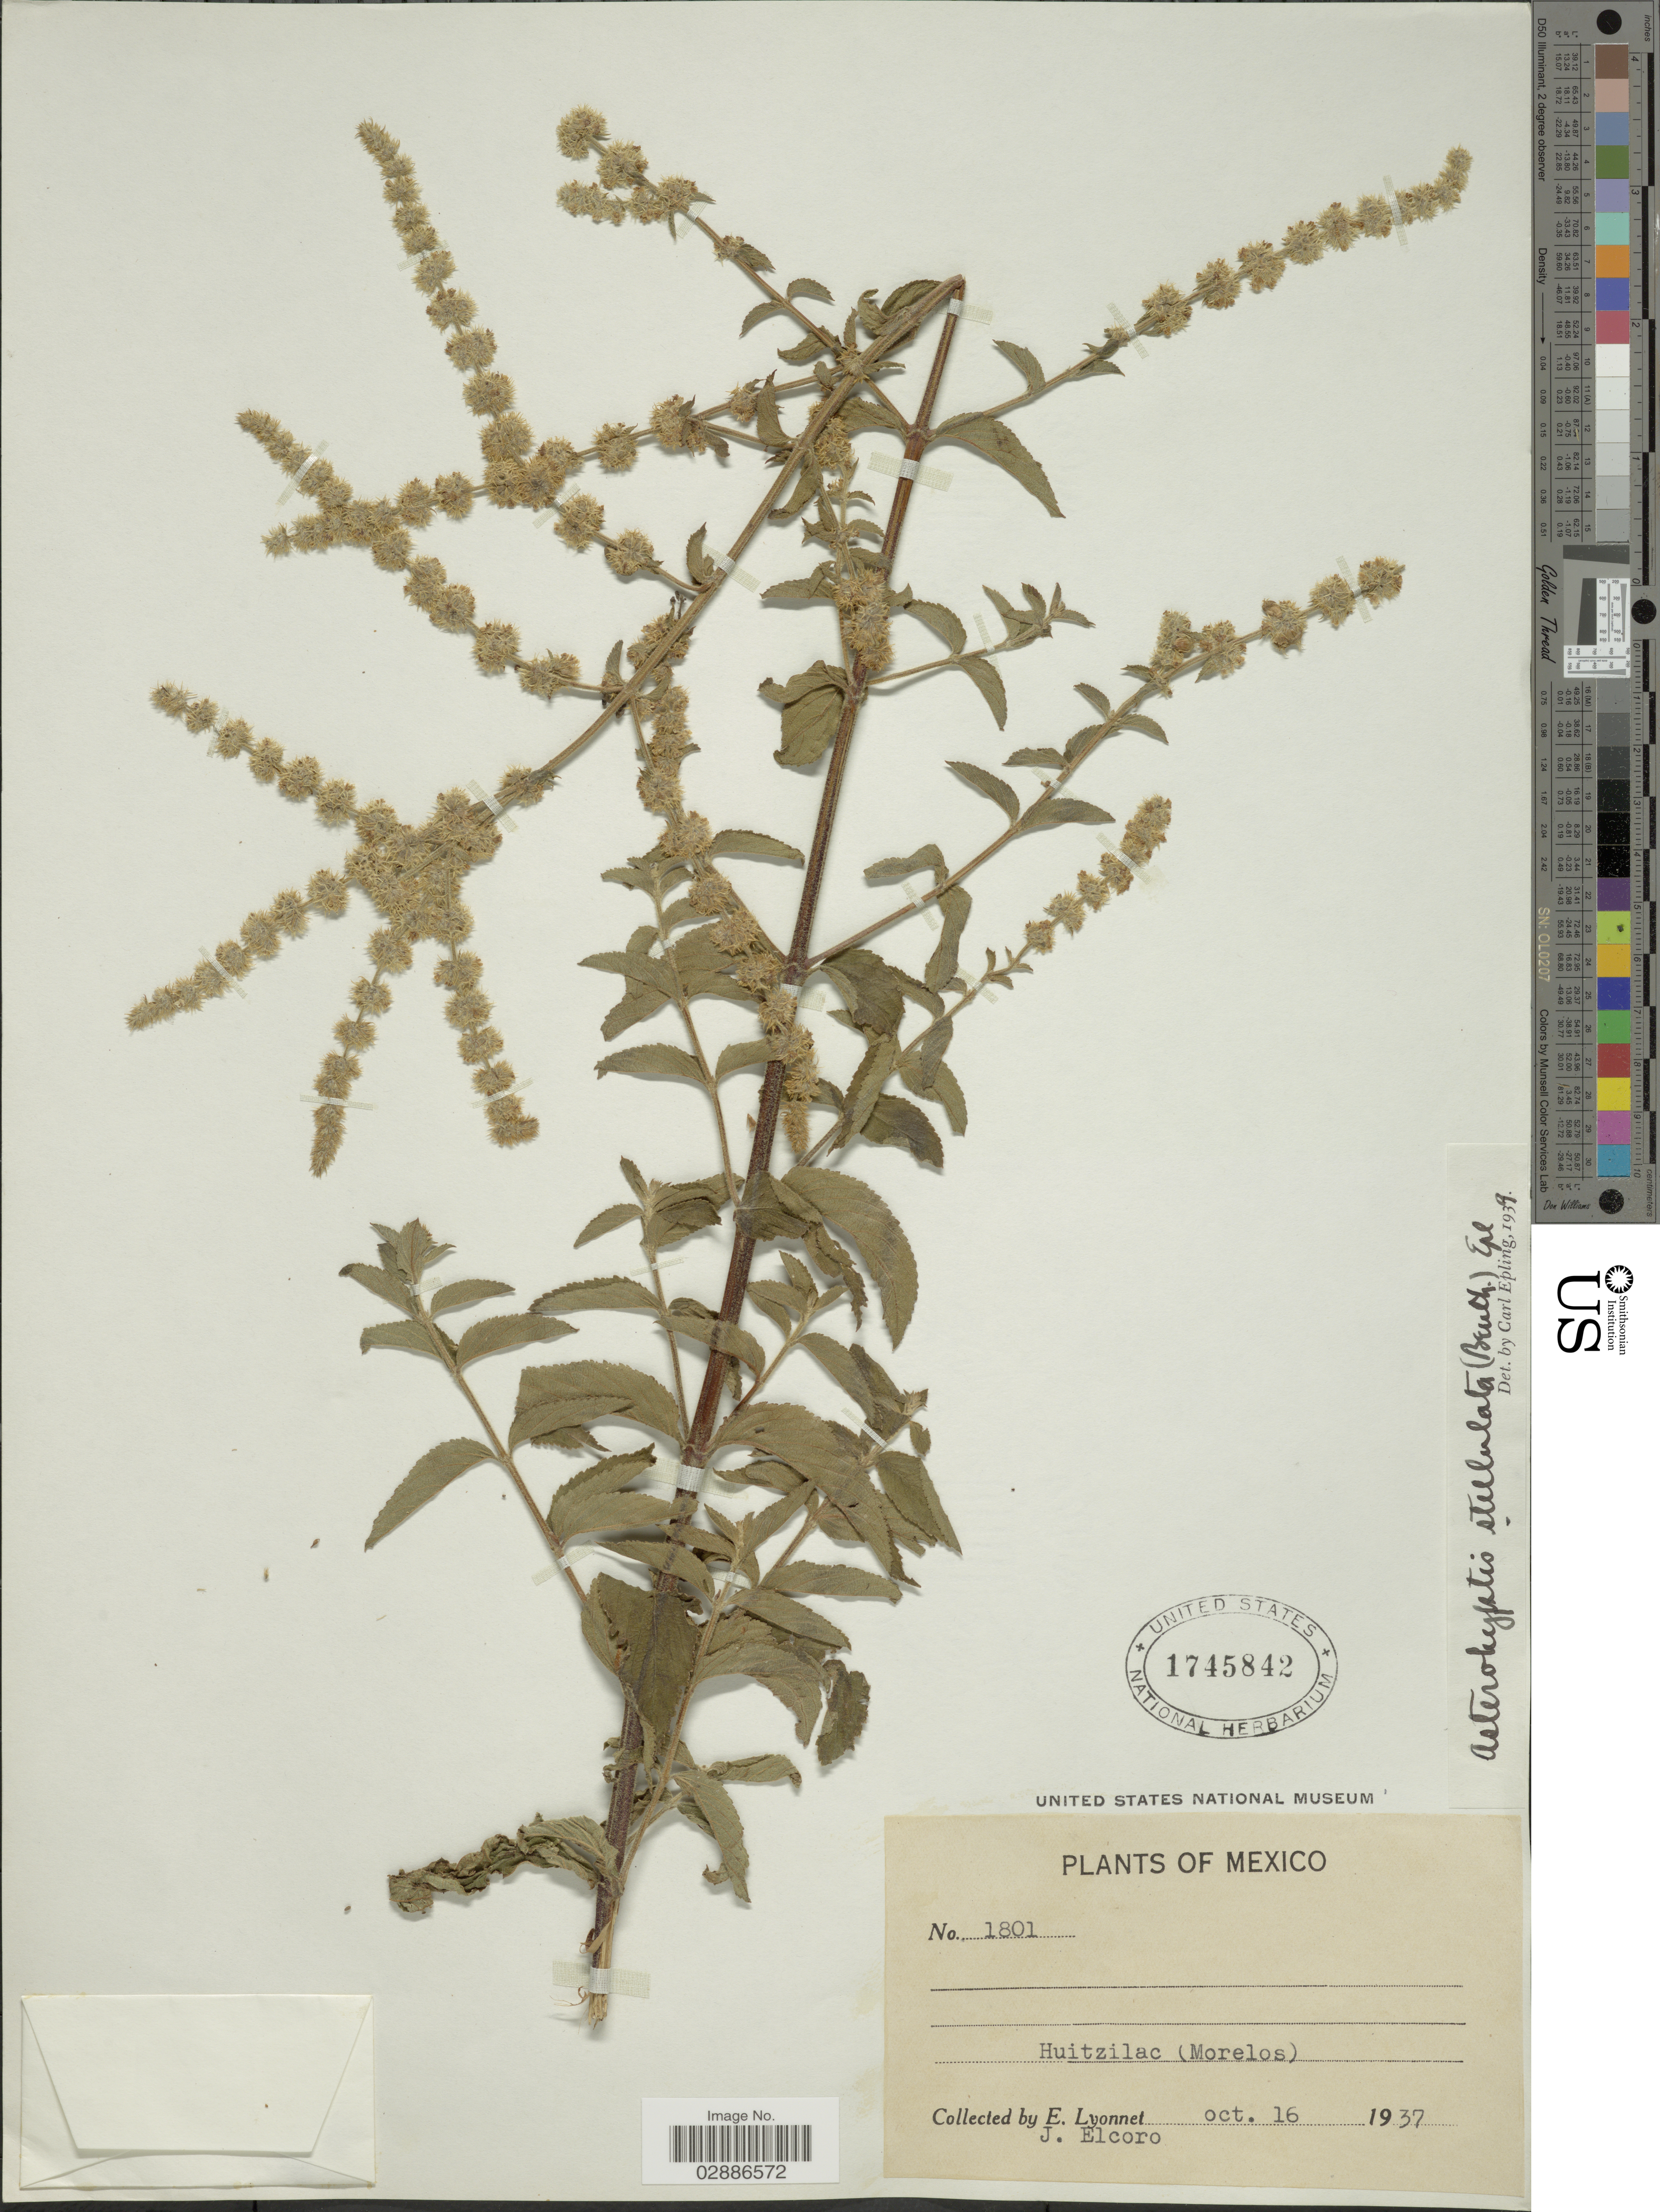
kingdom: Plantae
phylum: Tracheophyta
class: Magnoliopsida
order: Lamiales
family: Lamiaceae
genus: Asterohyptis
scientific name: Asterohyptis stellulata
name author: (Benth.) Epling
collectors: E. Lyonnet & J. Elcoro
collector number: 1801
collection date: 1937-10-16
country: Mexico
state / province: Morelos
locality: Huitzilac (Morelos).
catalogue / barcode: US 1745842